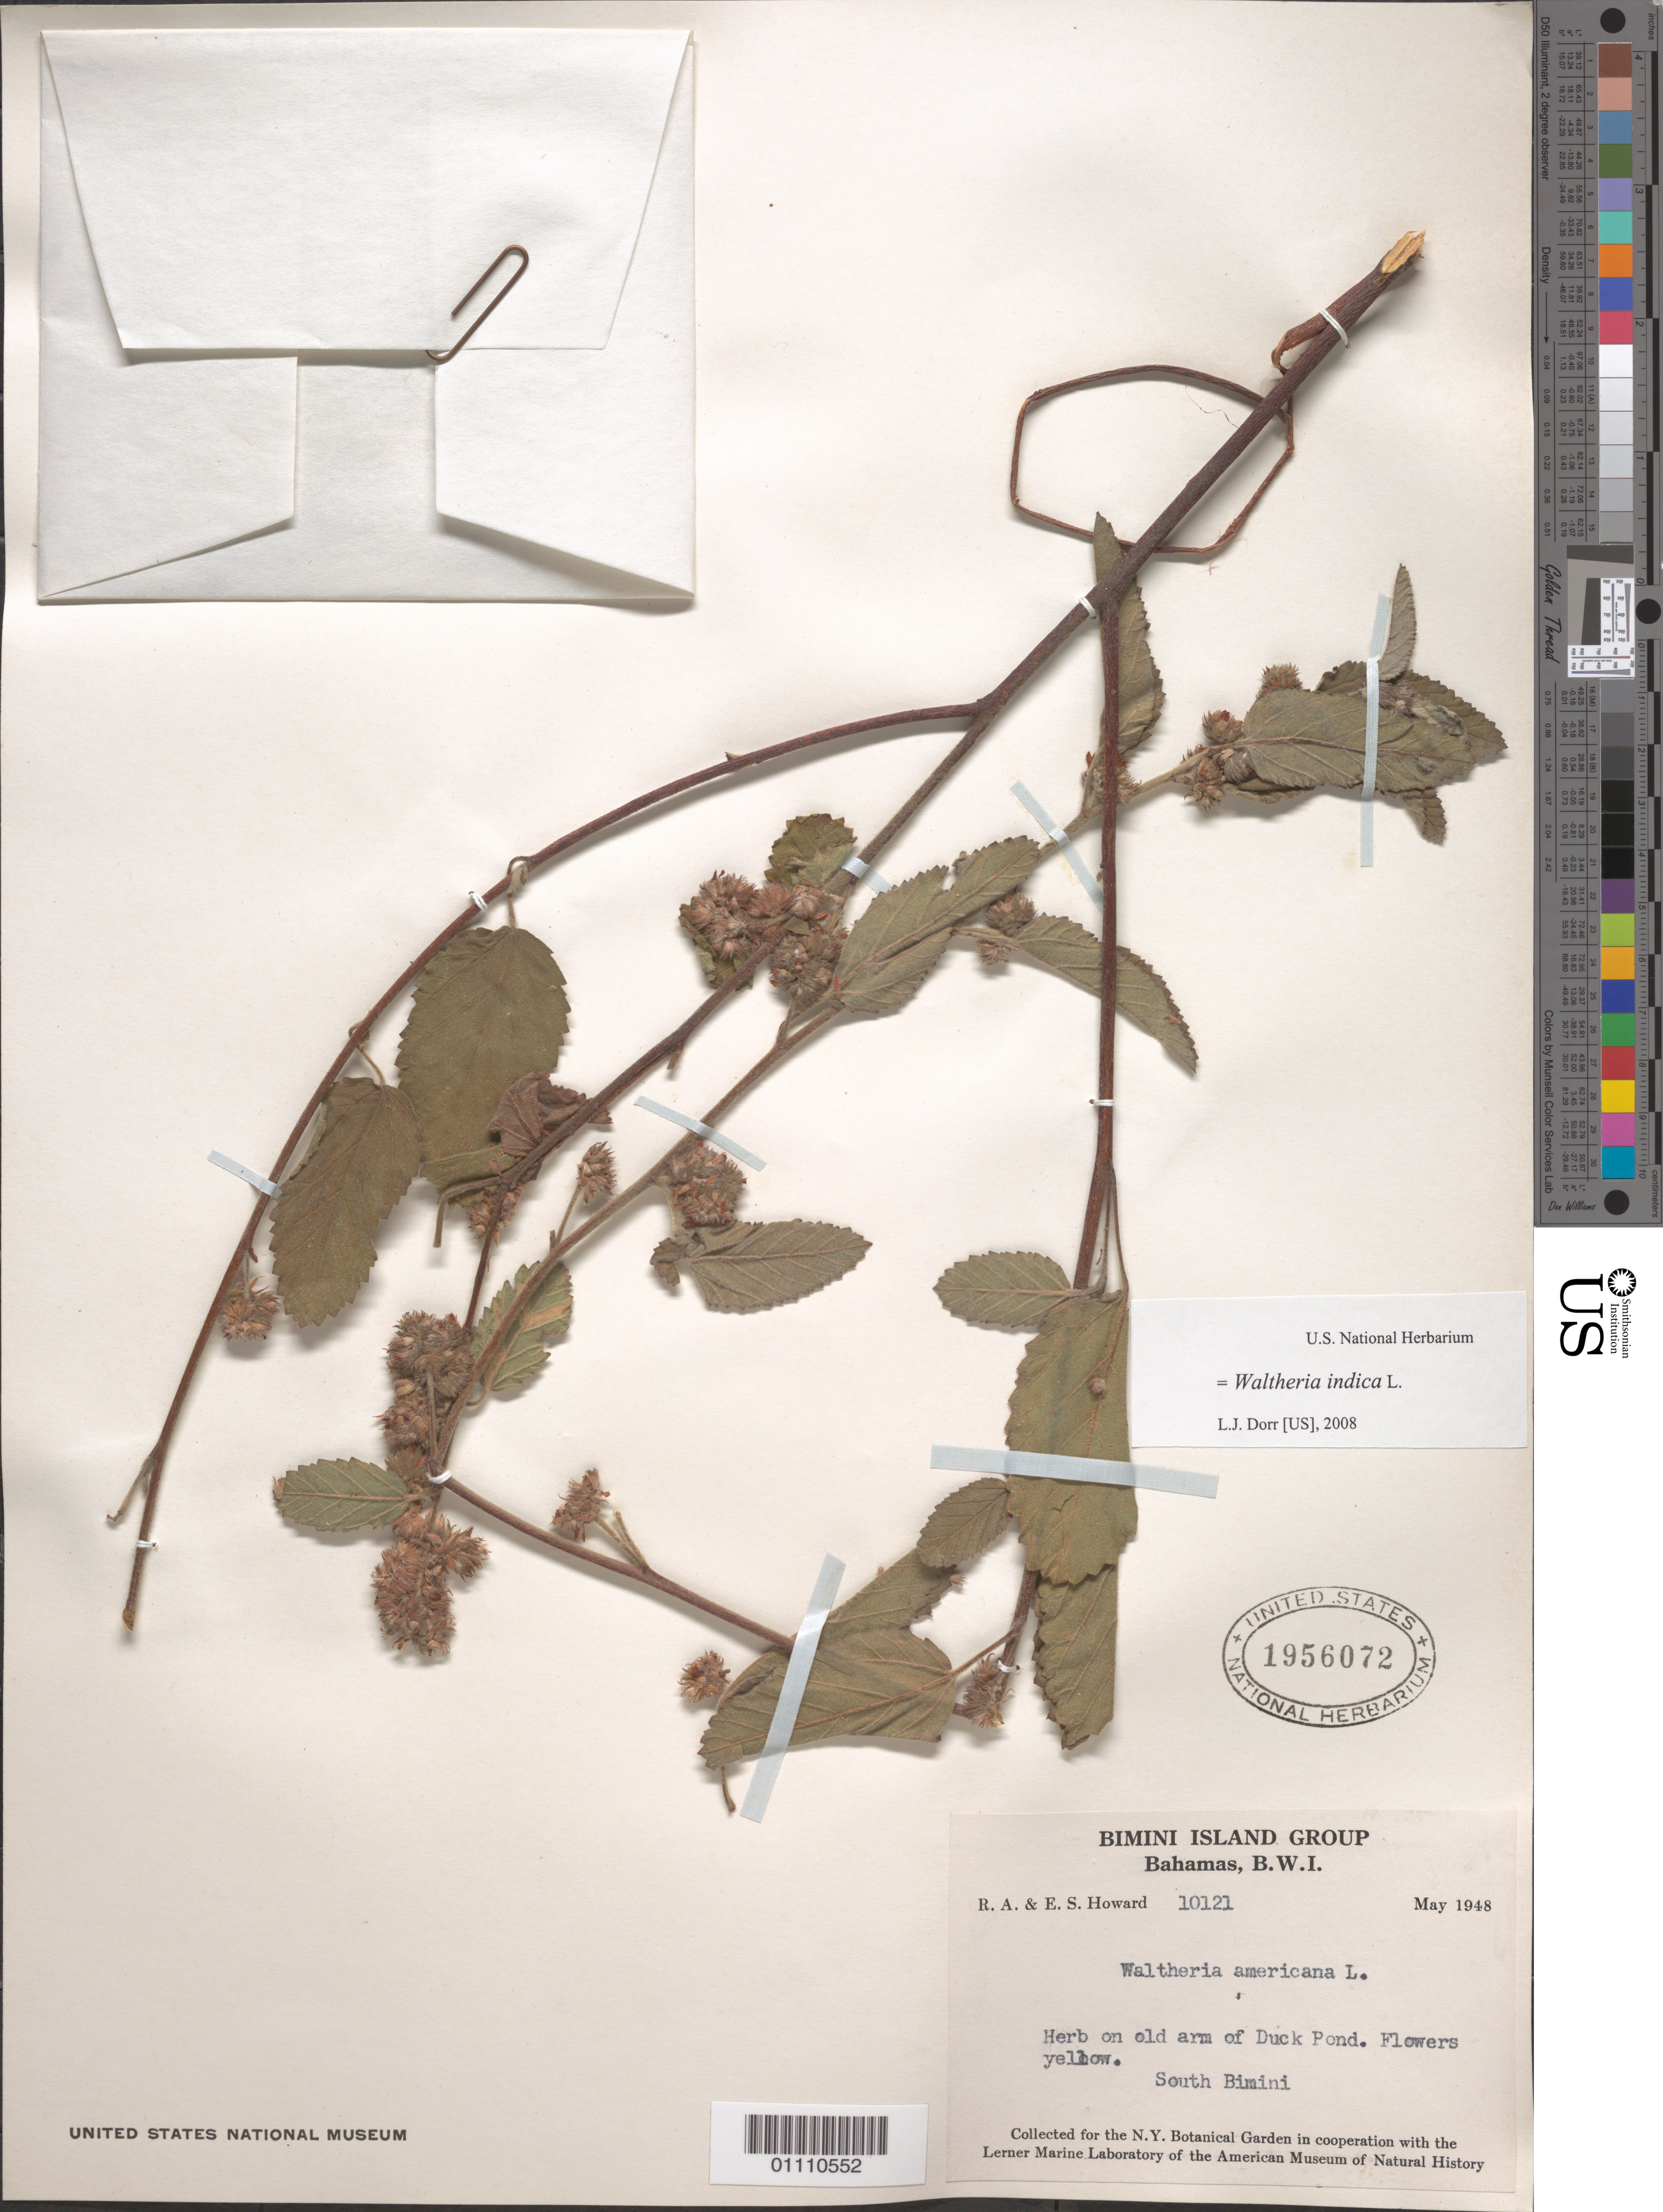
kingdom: Plantae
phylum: Tracheophyta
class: Magnoliopsida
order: Malvales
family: Malvaceae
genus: Waltheria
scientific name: Waltheria indica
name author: L.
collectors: R. A. Howard & E. S. Howard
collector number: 10121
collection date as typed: May 1948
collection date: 1948-05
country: Bahamas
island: Bimini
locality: South Bimini, on old arm of Duck Pond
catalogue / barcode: US 1956072